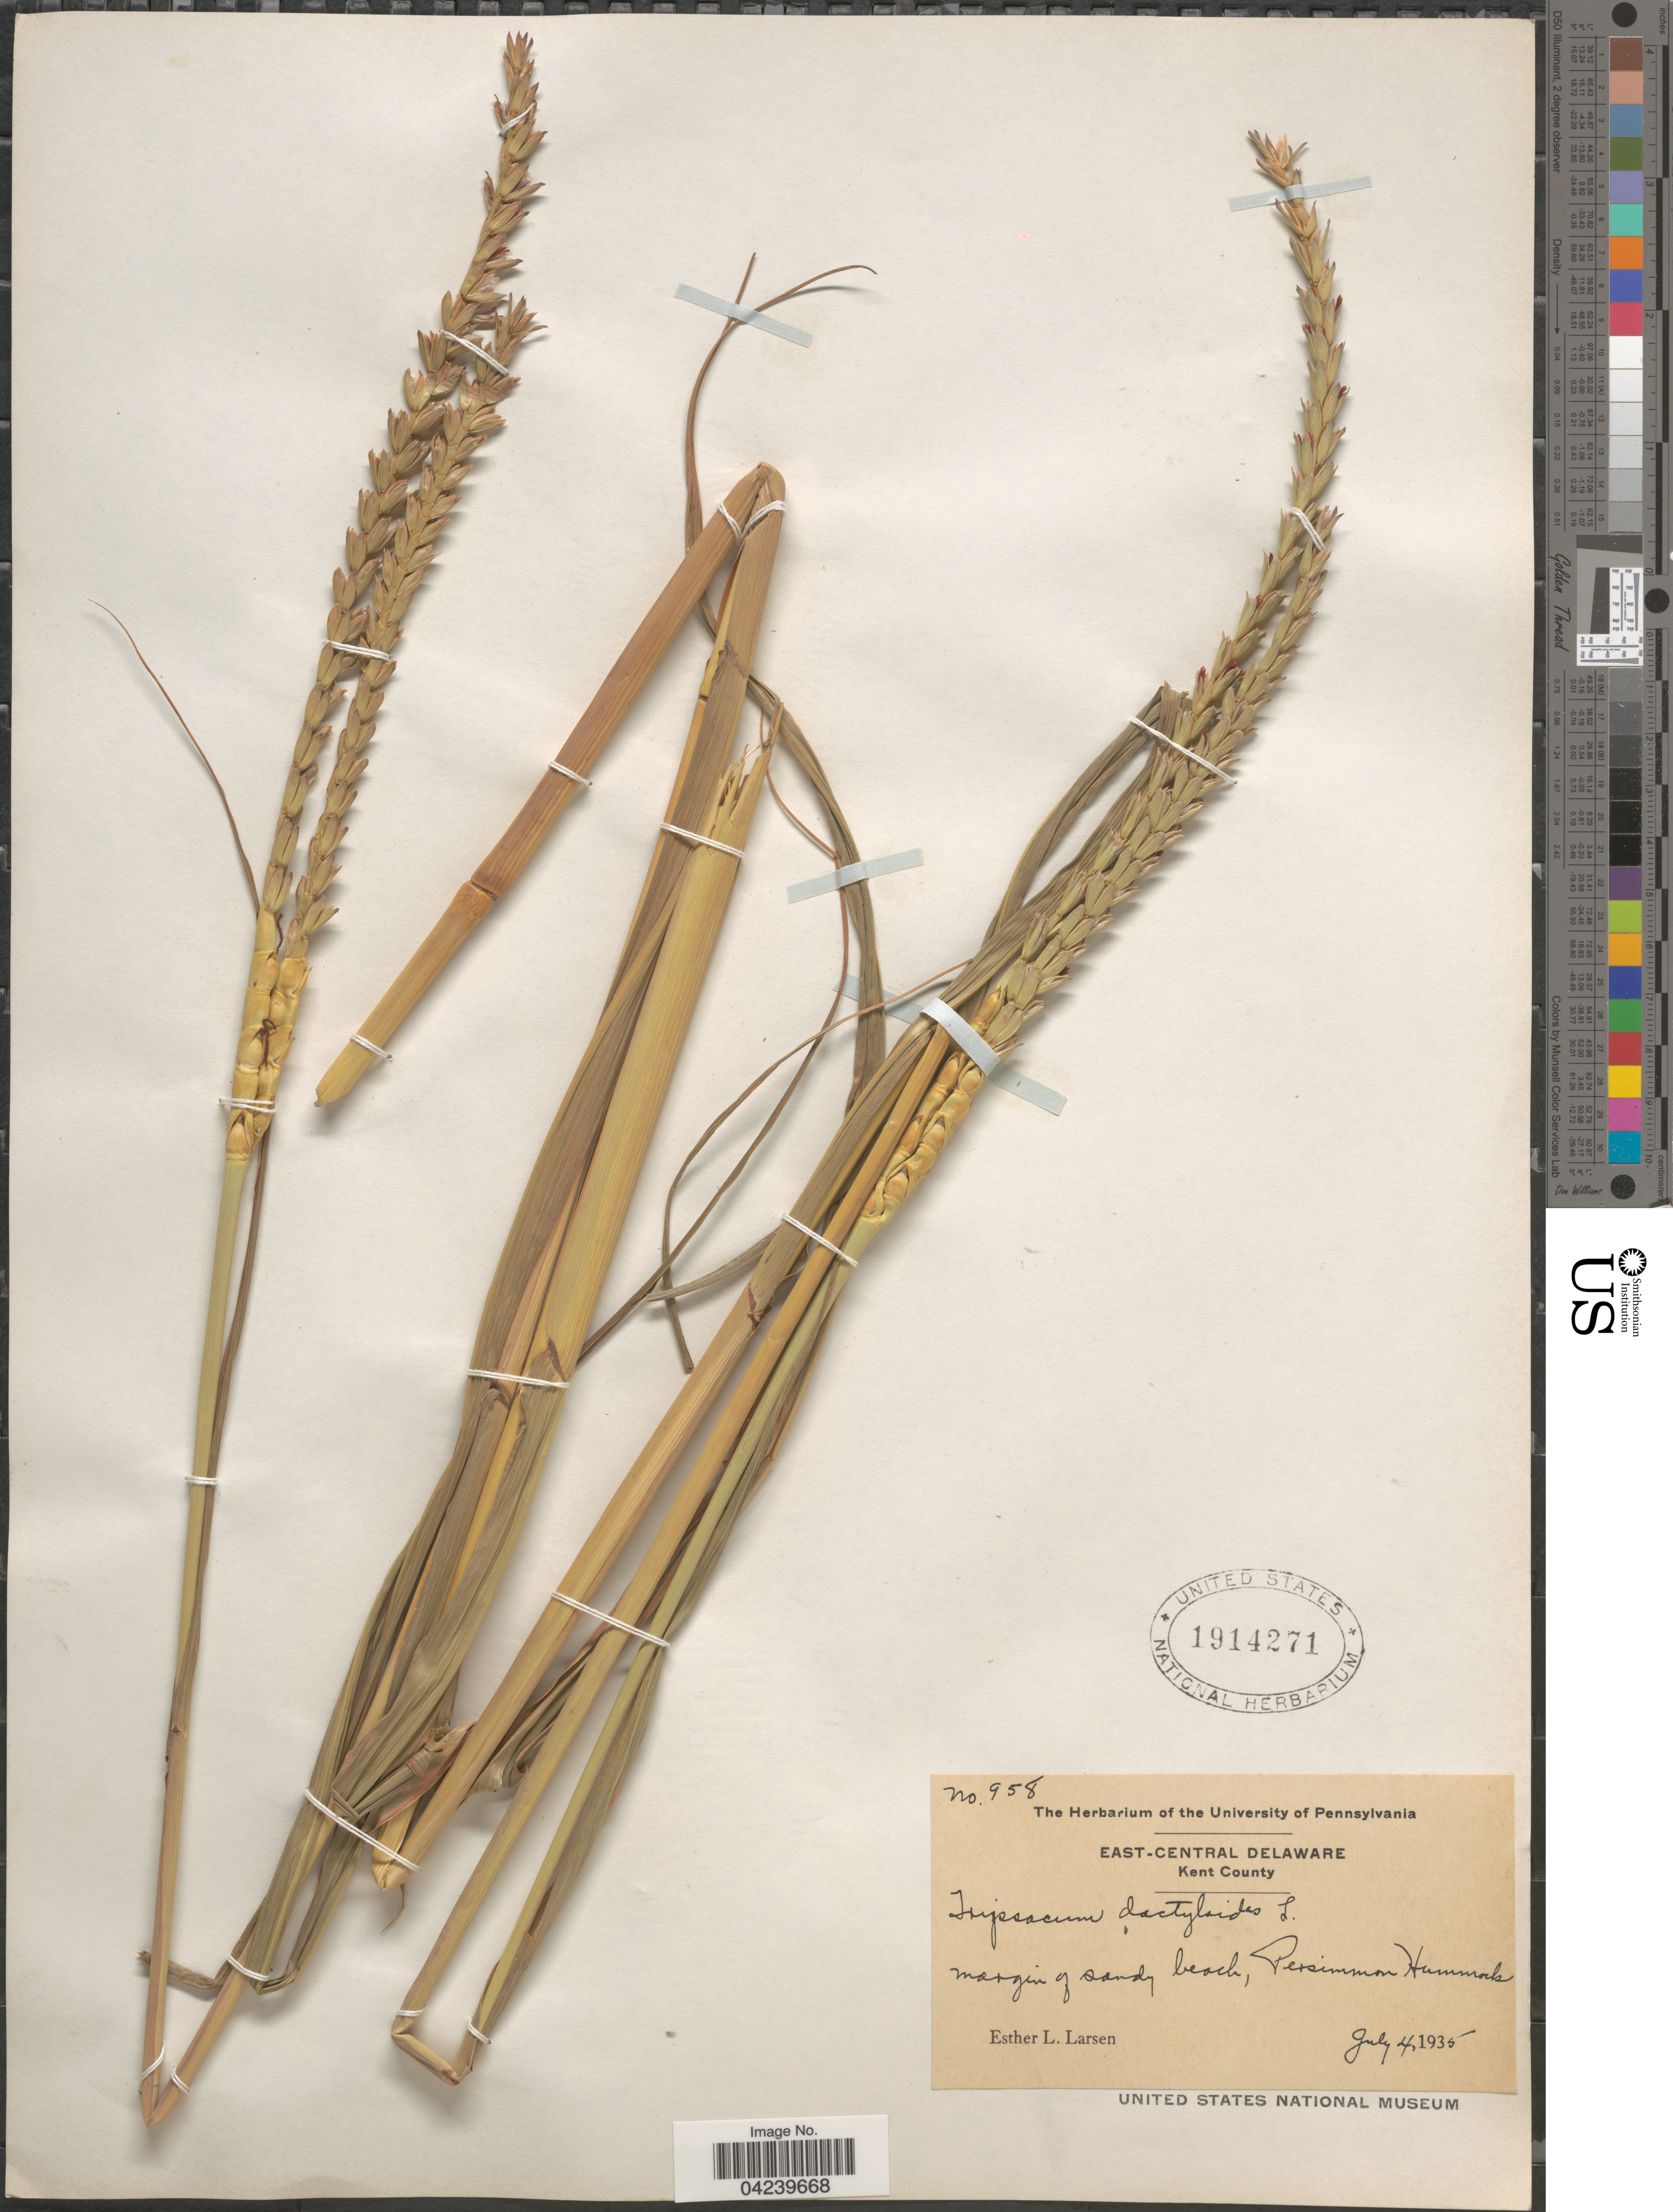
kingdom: Plantae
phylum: Tracheophyta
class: Liliopsida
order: Poales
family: Poaceae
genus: Tripsacum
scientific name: Tripsacum dactyloides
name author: (L.) L.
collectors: E. Larsen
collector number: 958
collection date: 1935-07-04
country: United States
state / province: Delaware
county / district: Kent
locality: East-Central Delaware. Kent County. Margin of sandy beach, Persimmon Hammocks.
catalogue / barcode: US 1914271